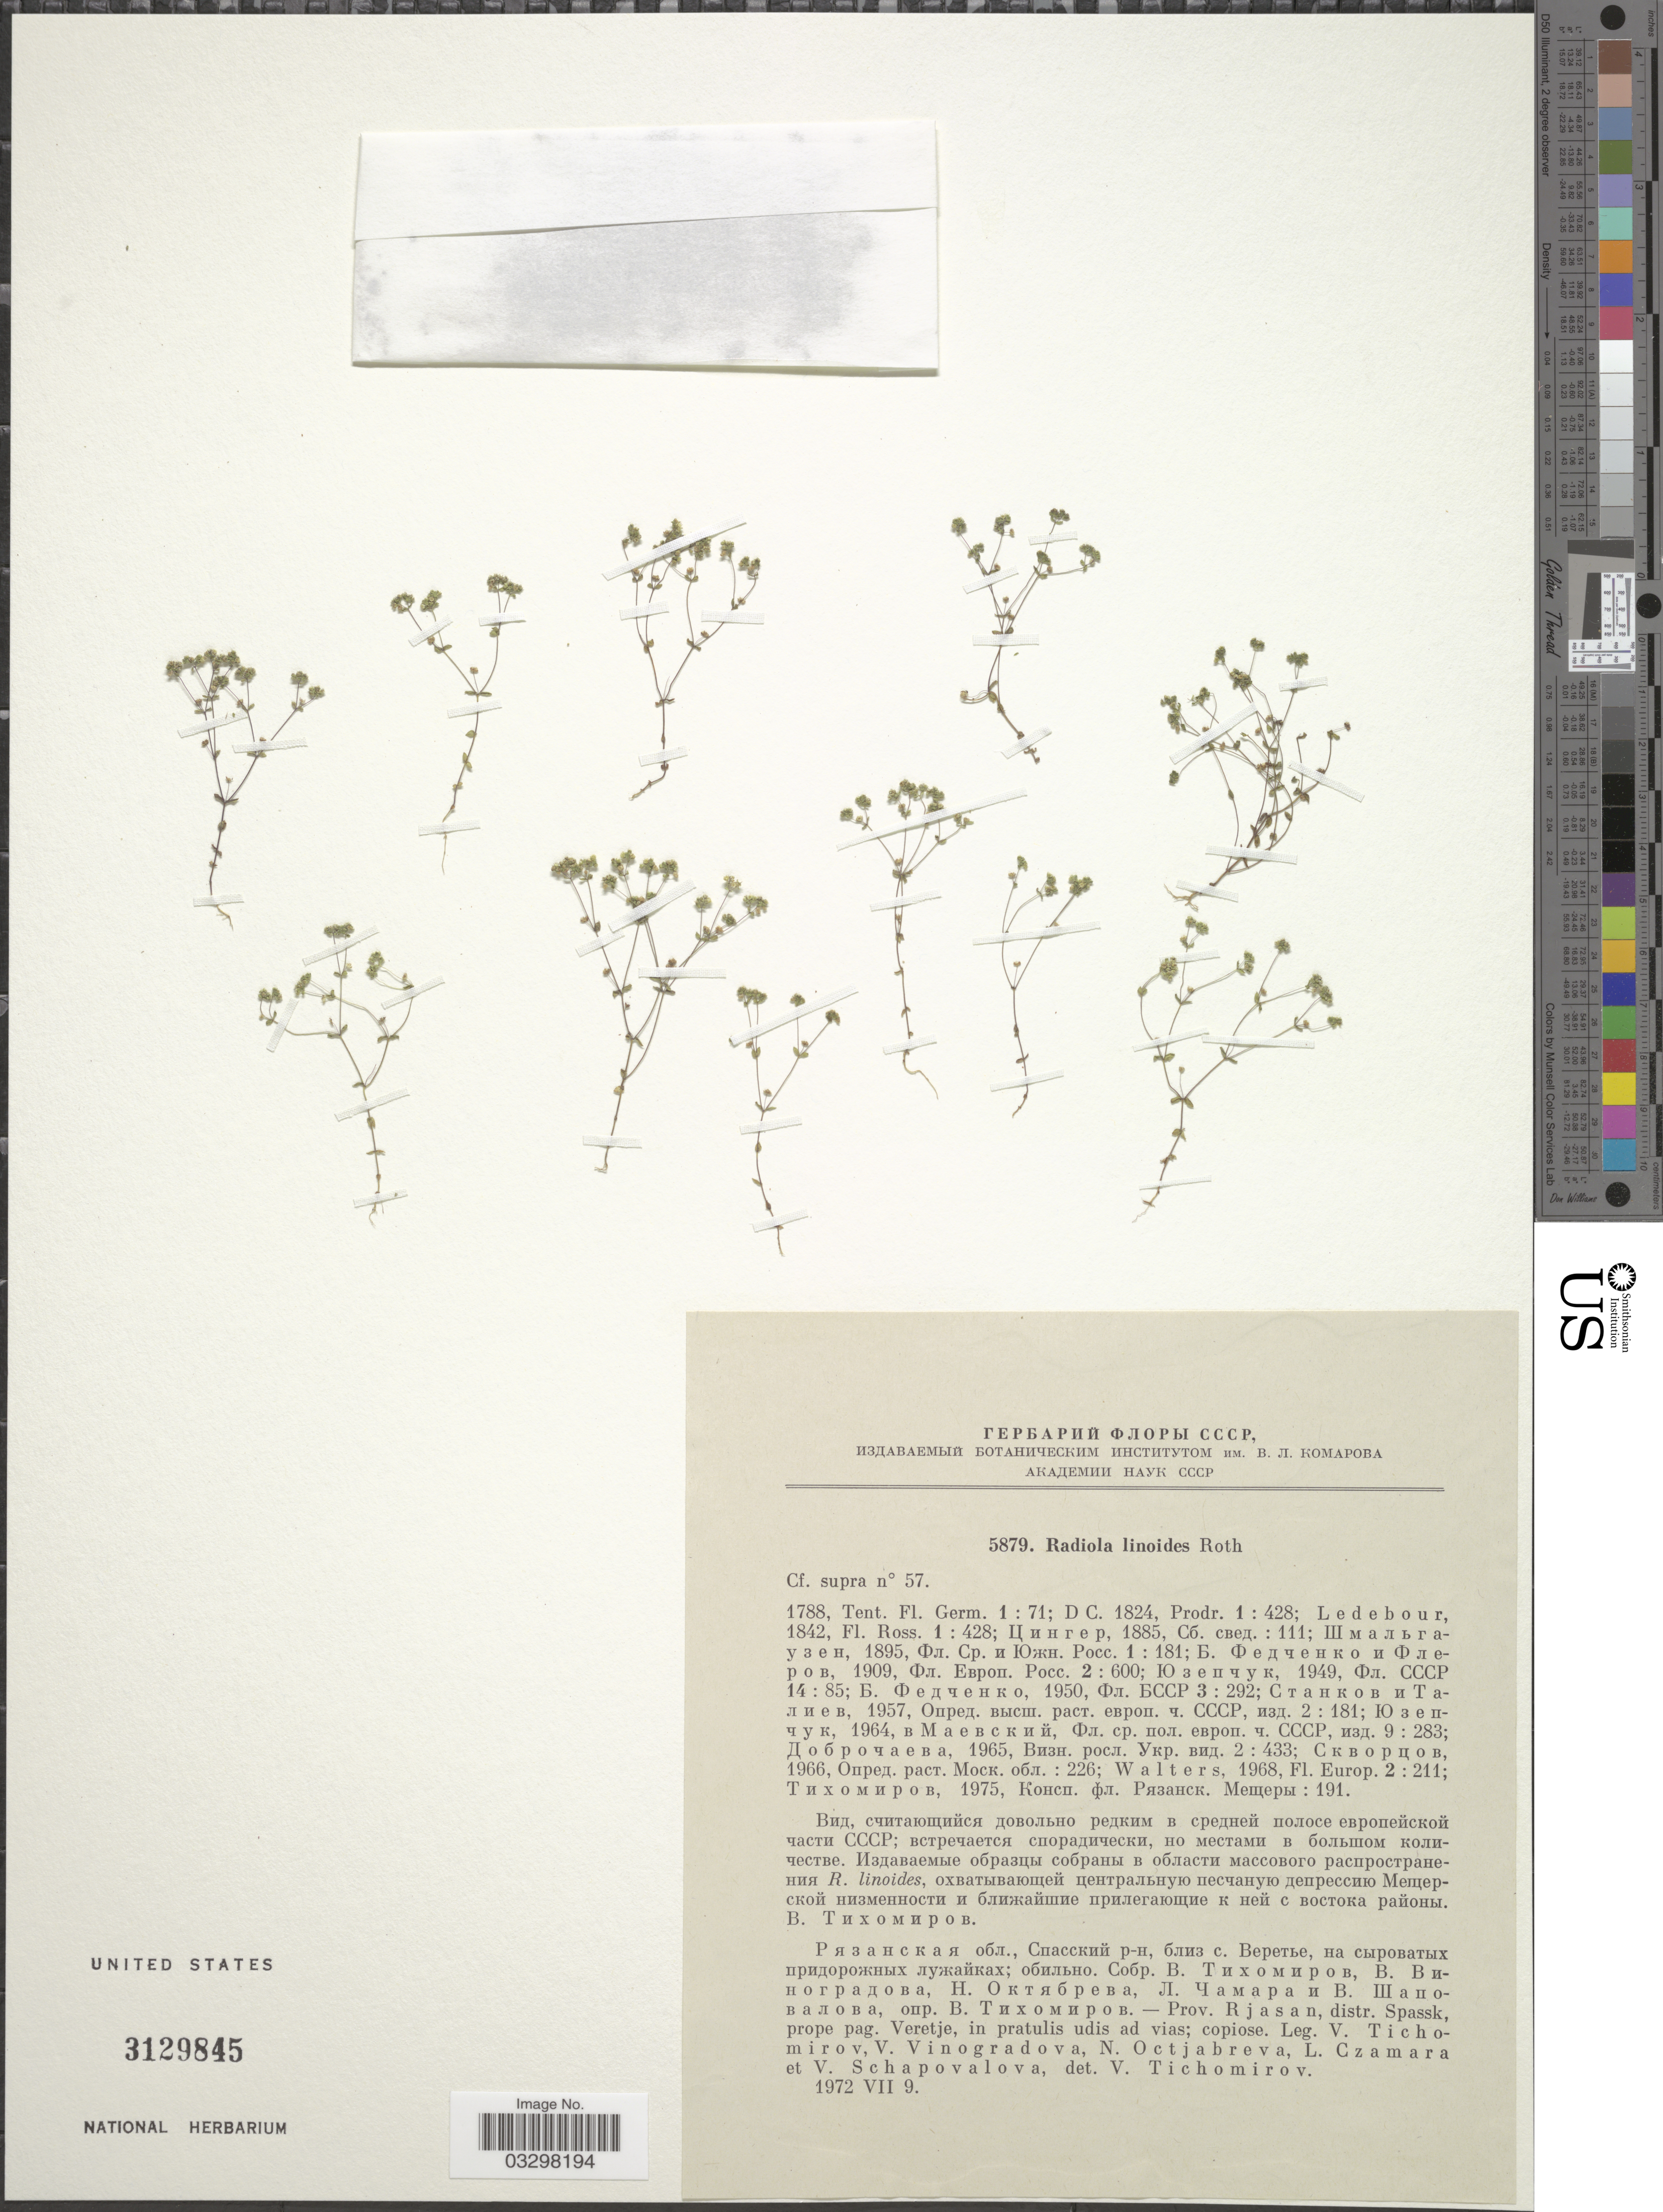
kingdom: Plantae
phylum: Tracheophyta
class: Magnoliopsida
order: Malpighiales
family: Linaceae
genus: Radiola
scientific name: Radiola linoides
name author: Roth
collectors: V. Tichomirov, V. Vinogradova, N. Octjabreva, L. Czamara & V. Schapovalova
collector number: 5879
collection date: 1972-07-09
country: Russian Federation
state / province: Ryazan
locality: Prov. Rjasan, distr. Spassk, prope pag. Veretje, in pratulis udis ad vias.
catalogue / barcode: US 3129845